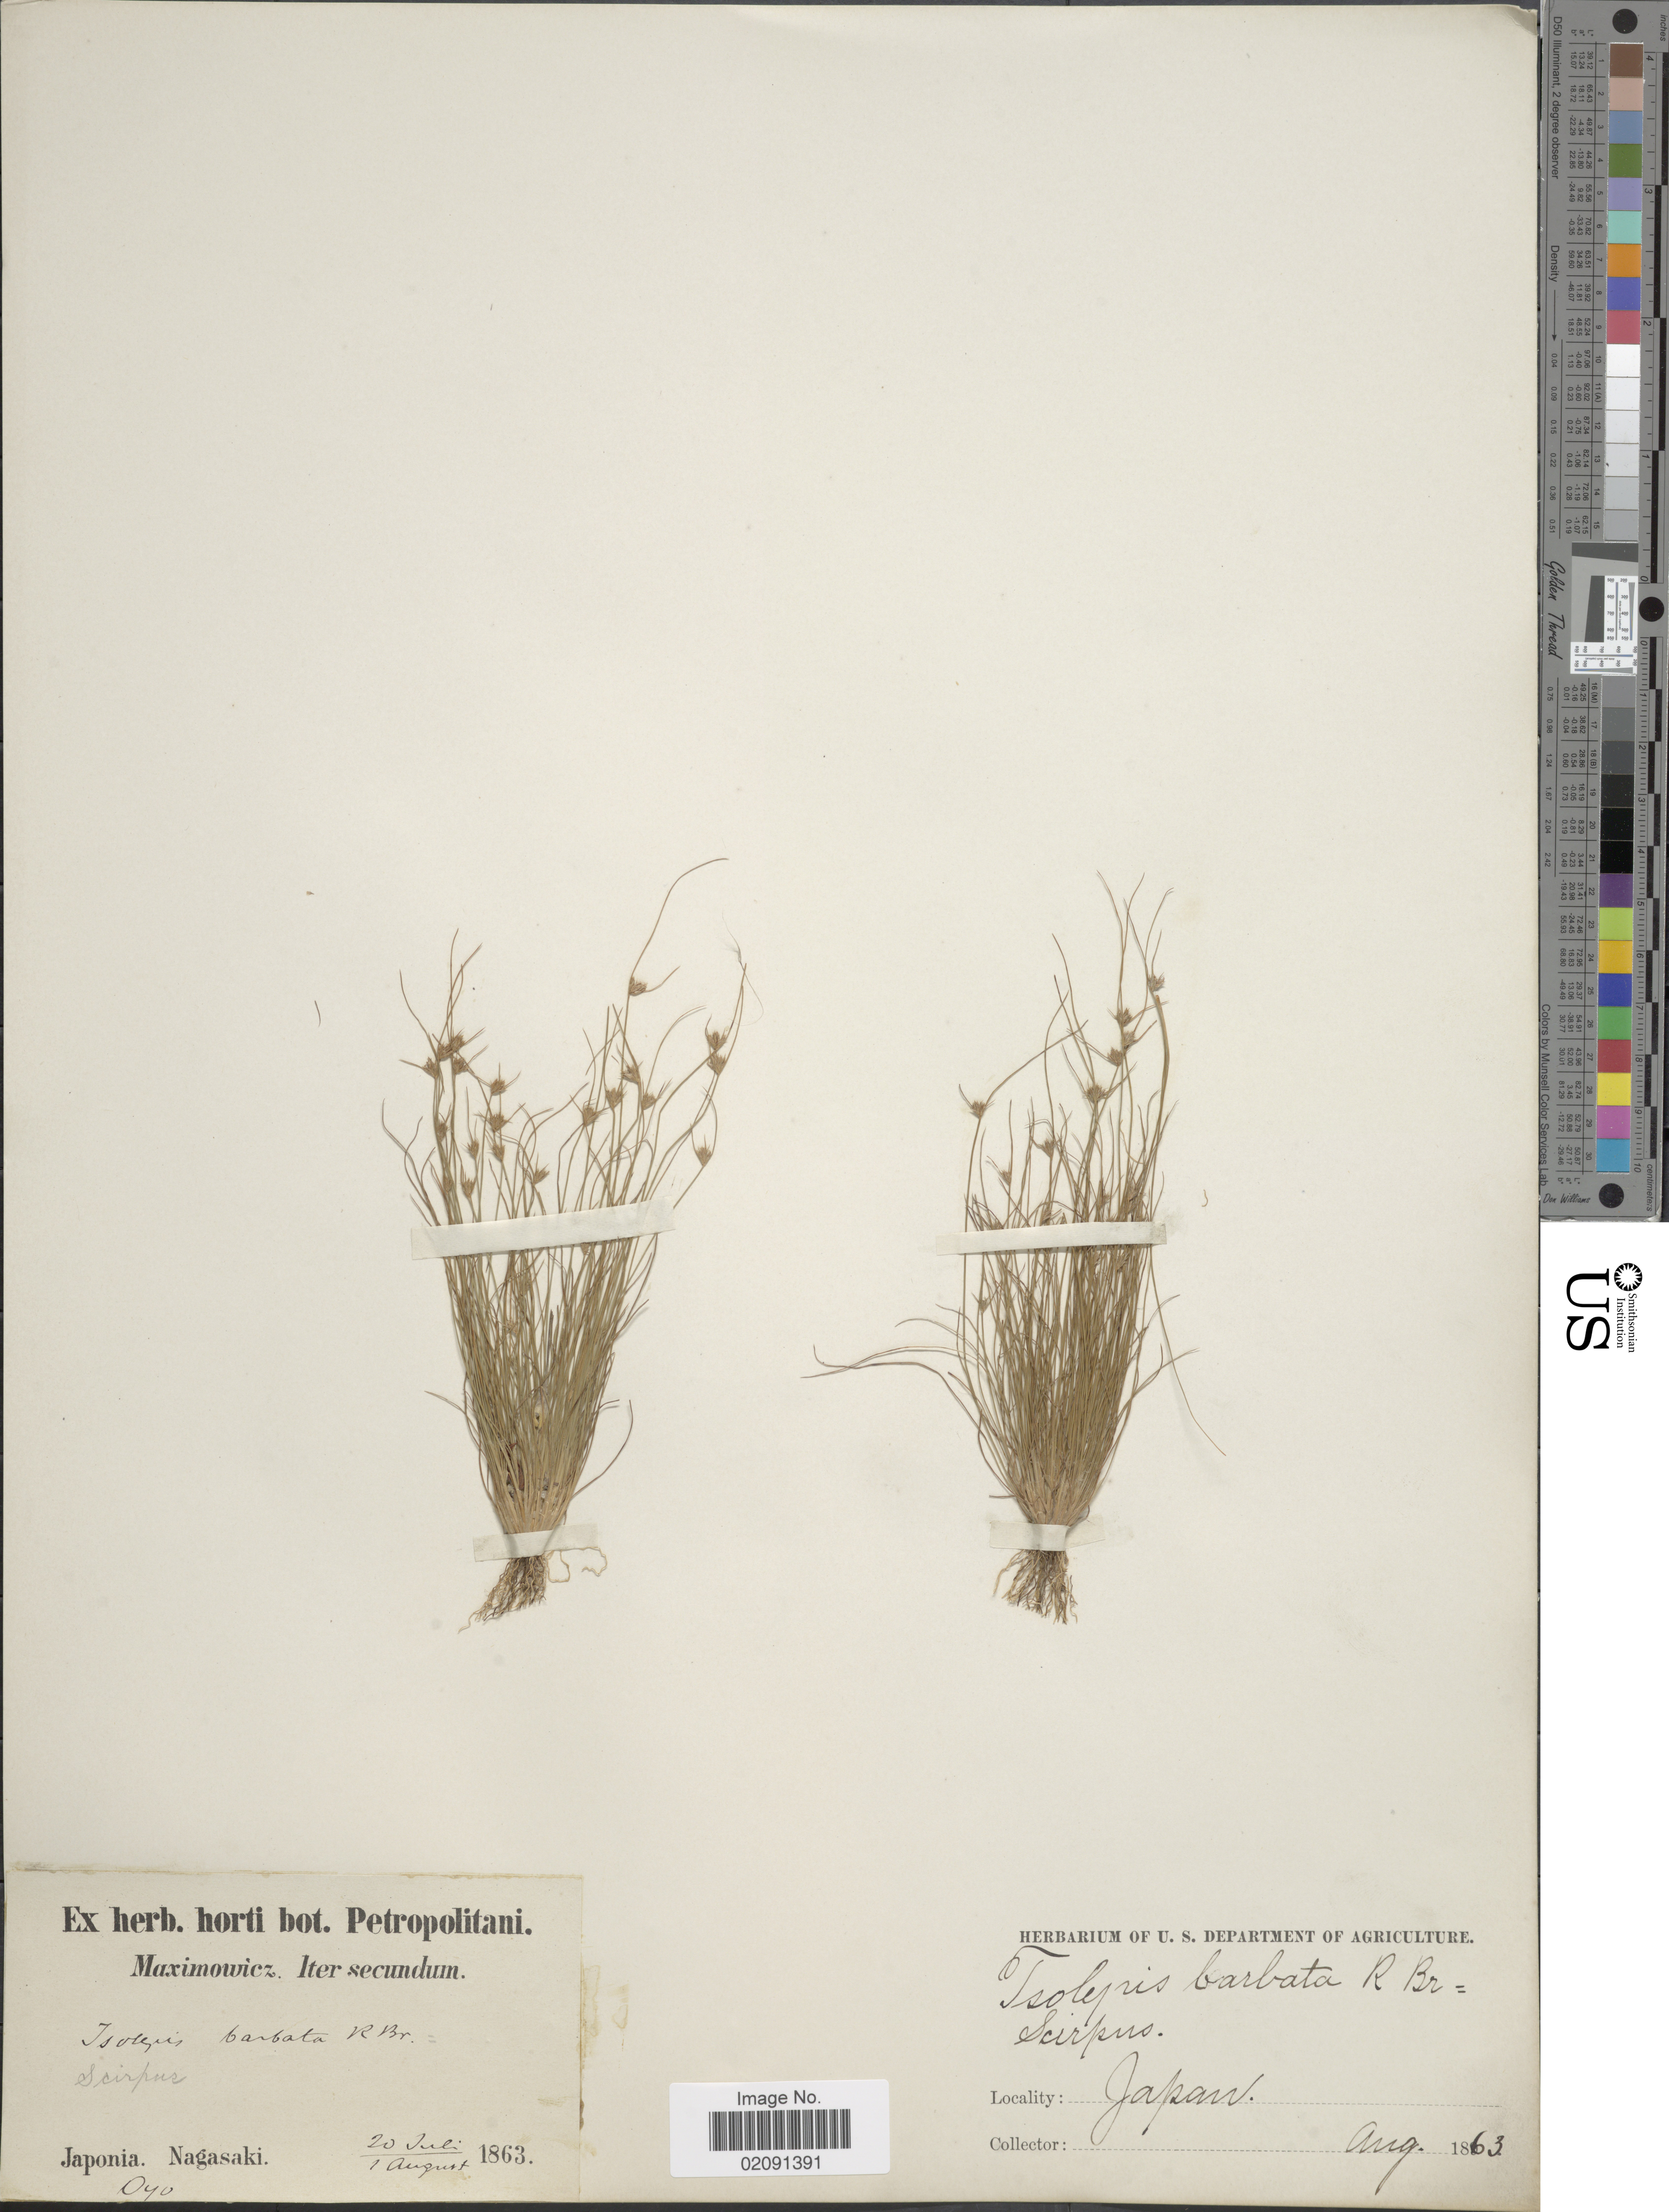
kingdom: Plantae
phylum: Tracheophyta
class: Liliopsida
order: Poales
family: Cyperaceae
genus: Bulbostylis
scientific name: Bulbostylis barbata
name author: (Rottb.) C.B. Clarke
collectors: Maximowicz, --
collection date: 1863-08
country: Japan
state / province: Nagasaki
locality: Iter secundum.